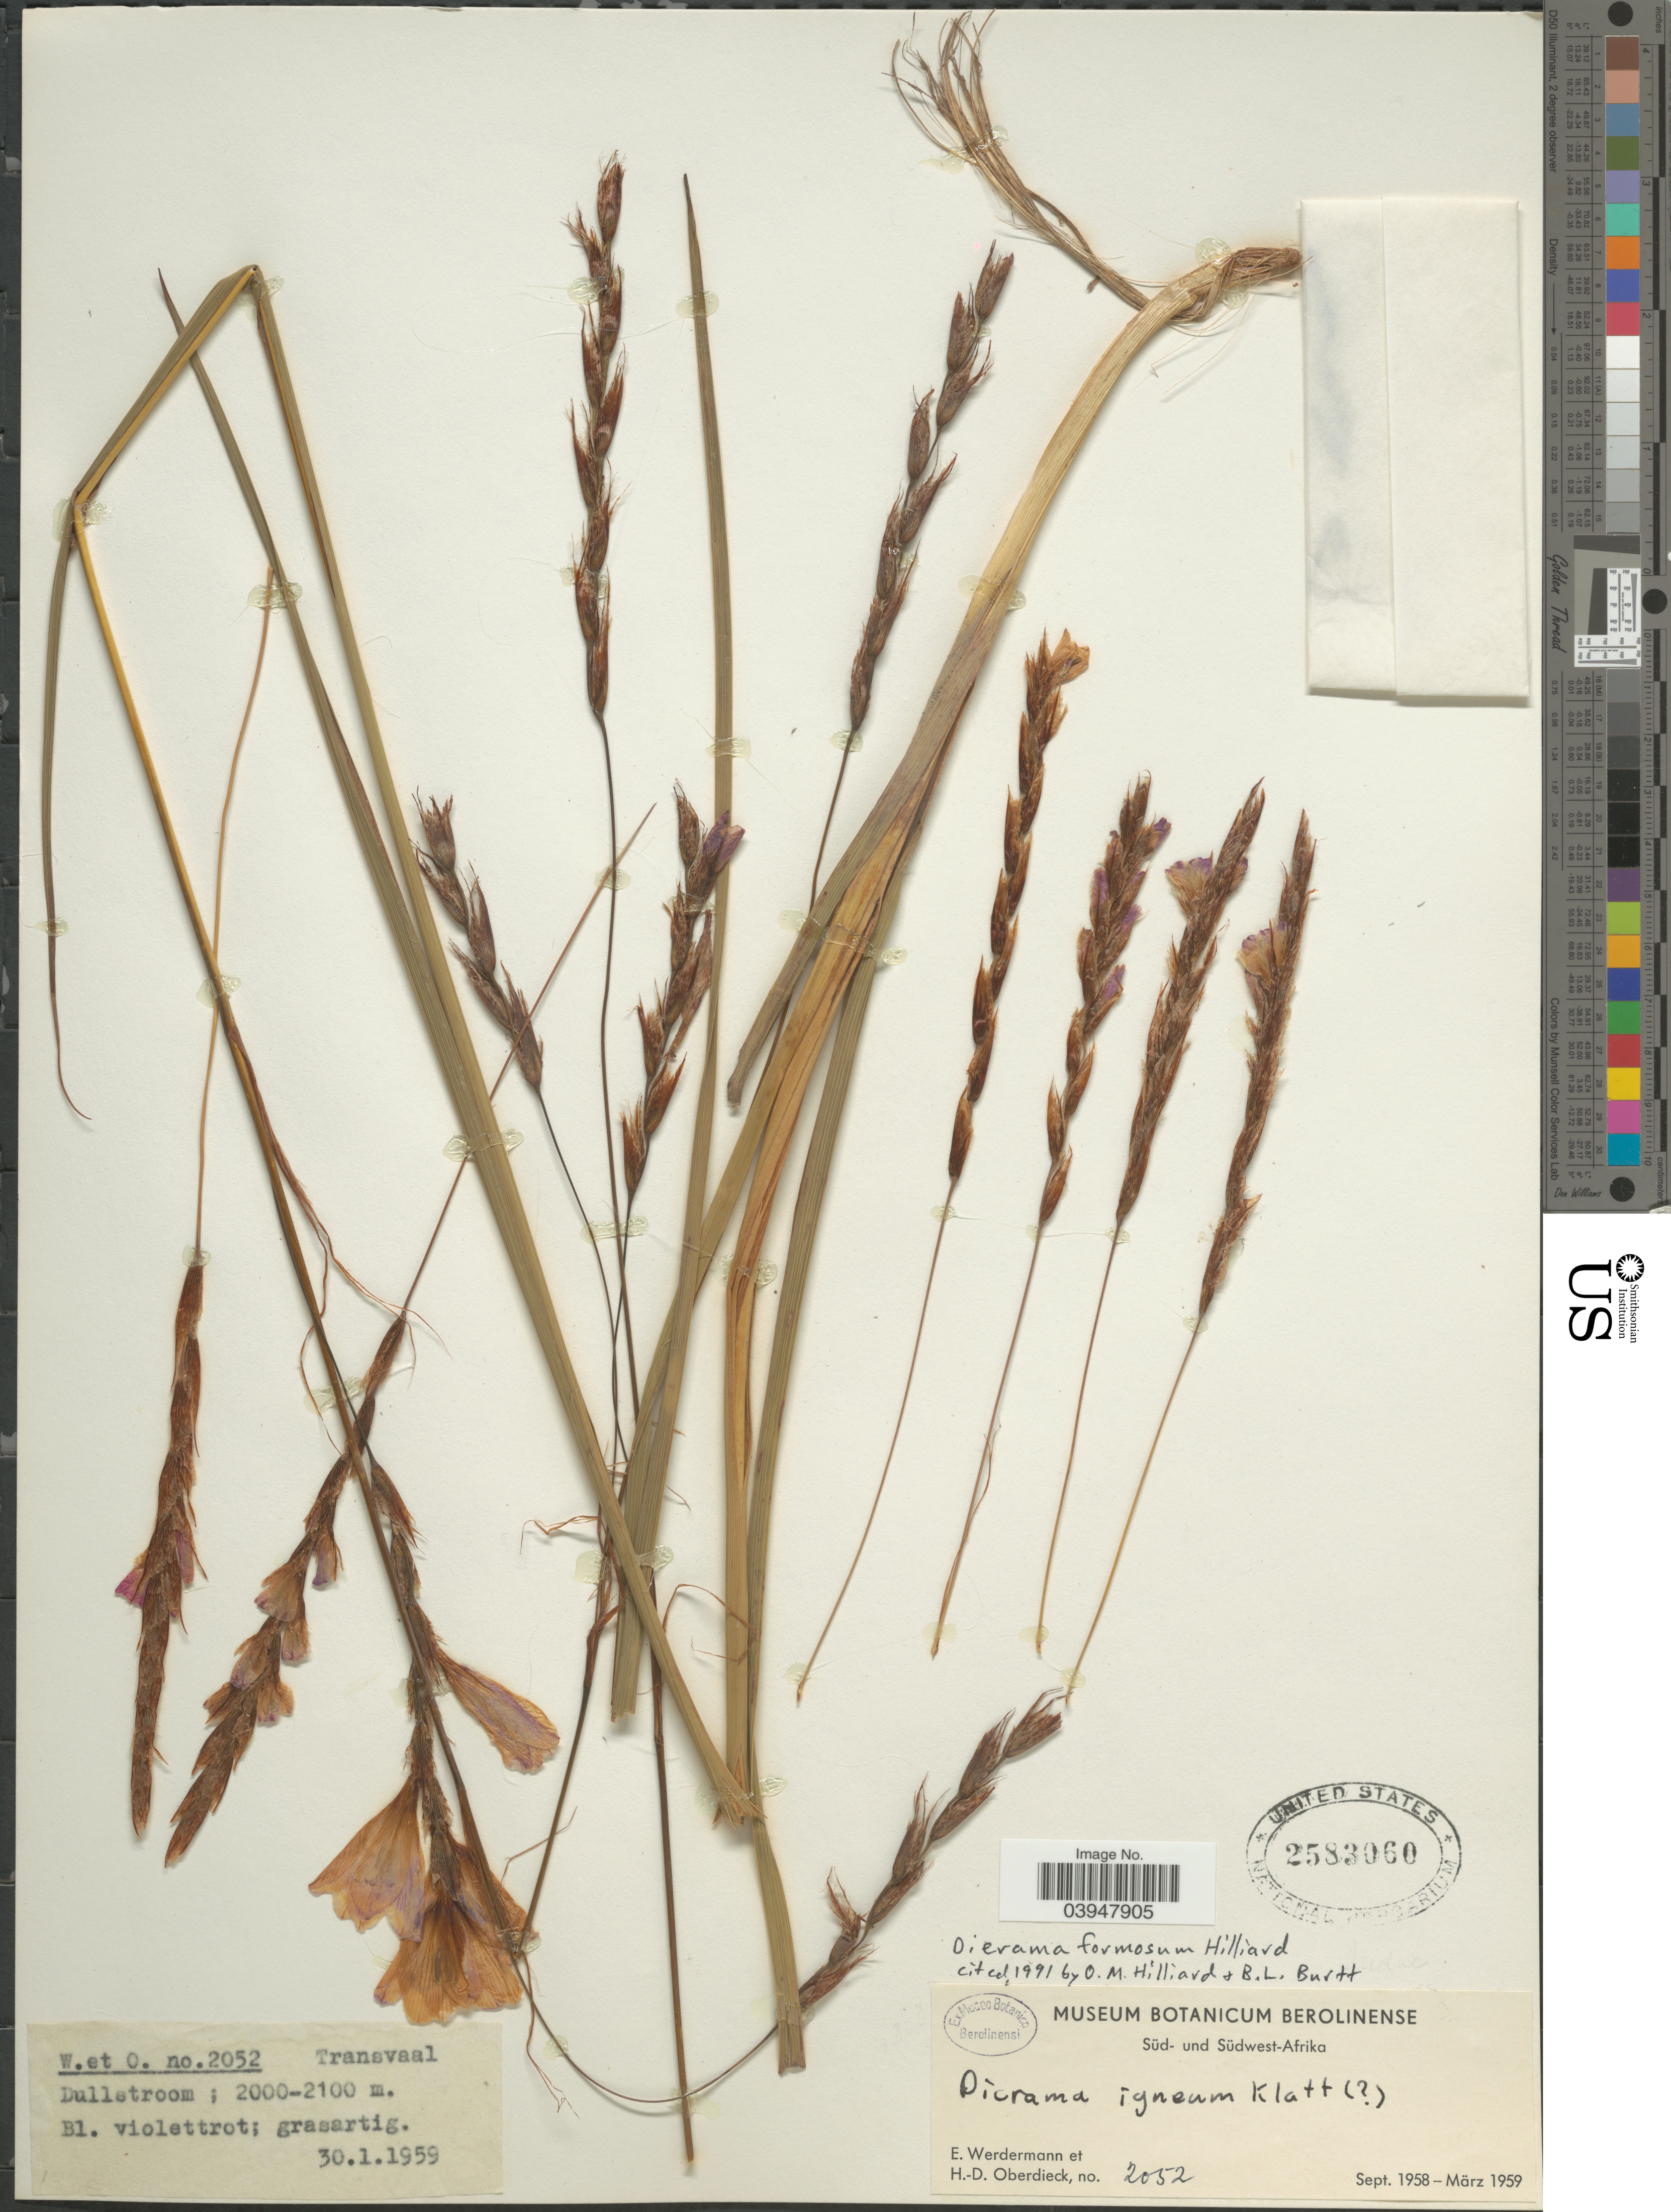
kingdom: Plantae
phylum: Tracheophyta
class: Liliopsida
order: Asparagales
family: Iridaceae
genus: Dierama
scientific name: Dierama formosum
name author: Hilliard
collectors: E. Werdermann & H. Oberdieck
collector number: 2052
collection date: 1958-01-30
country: South Africa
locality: Transvaal. Dullstroom.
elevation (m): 2000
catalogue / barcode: US 2583060